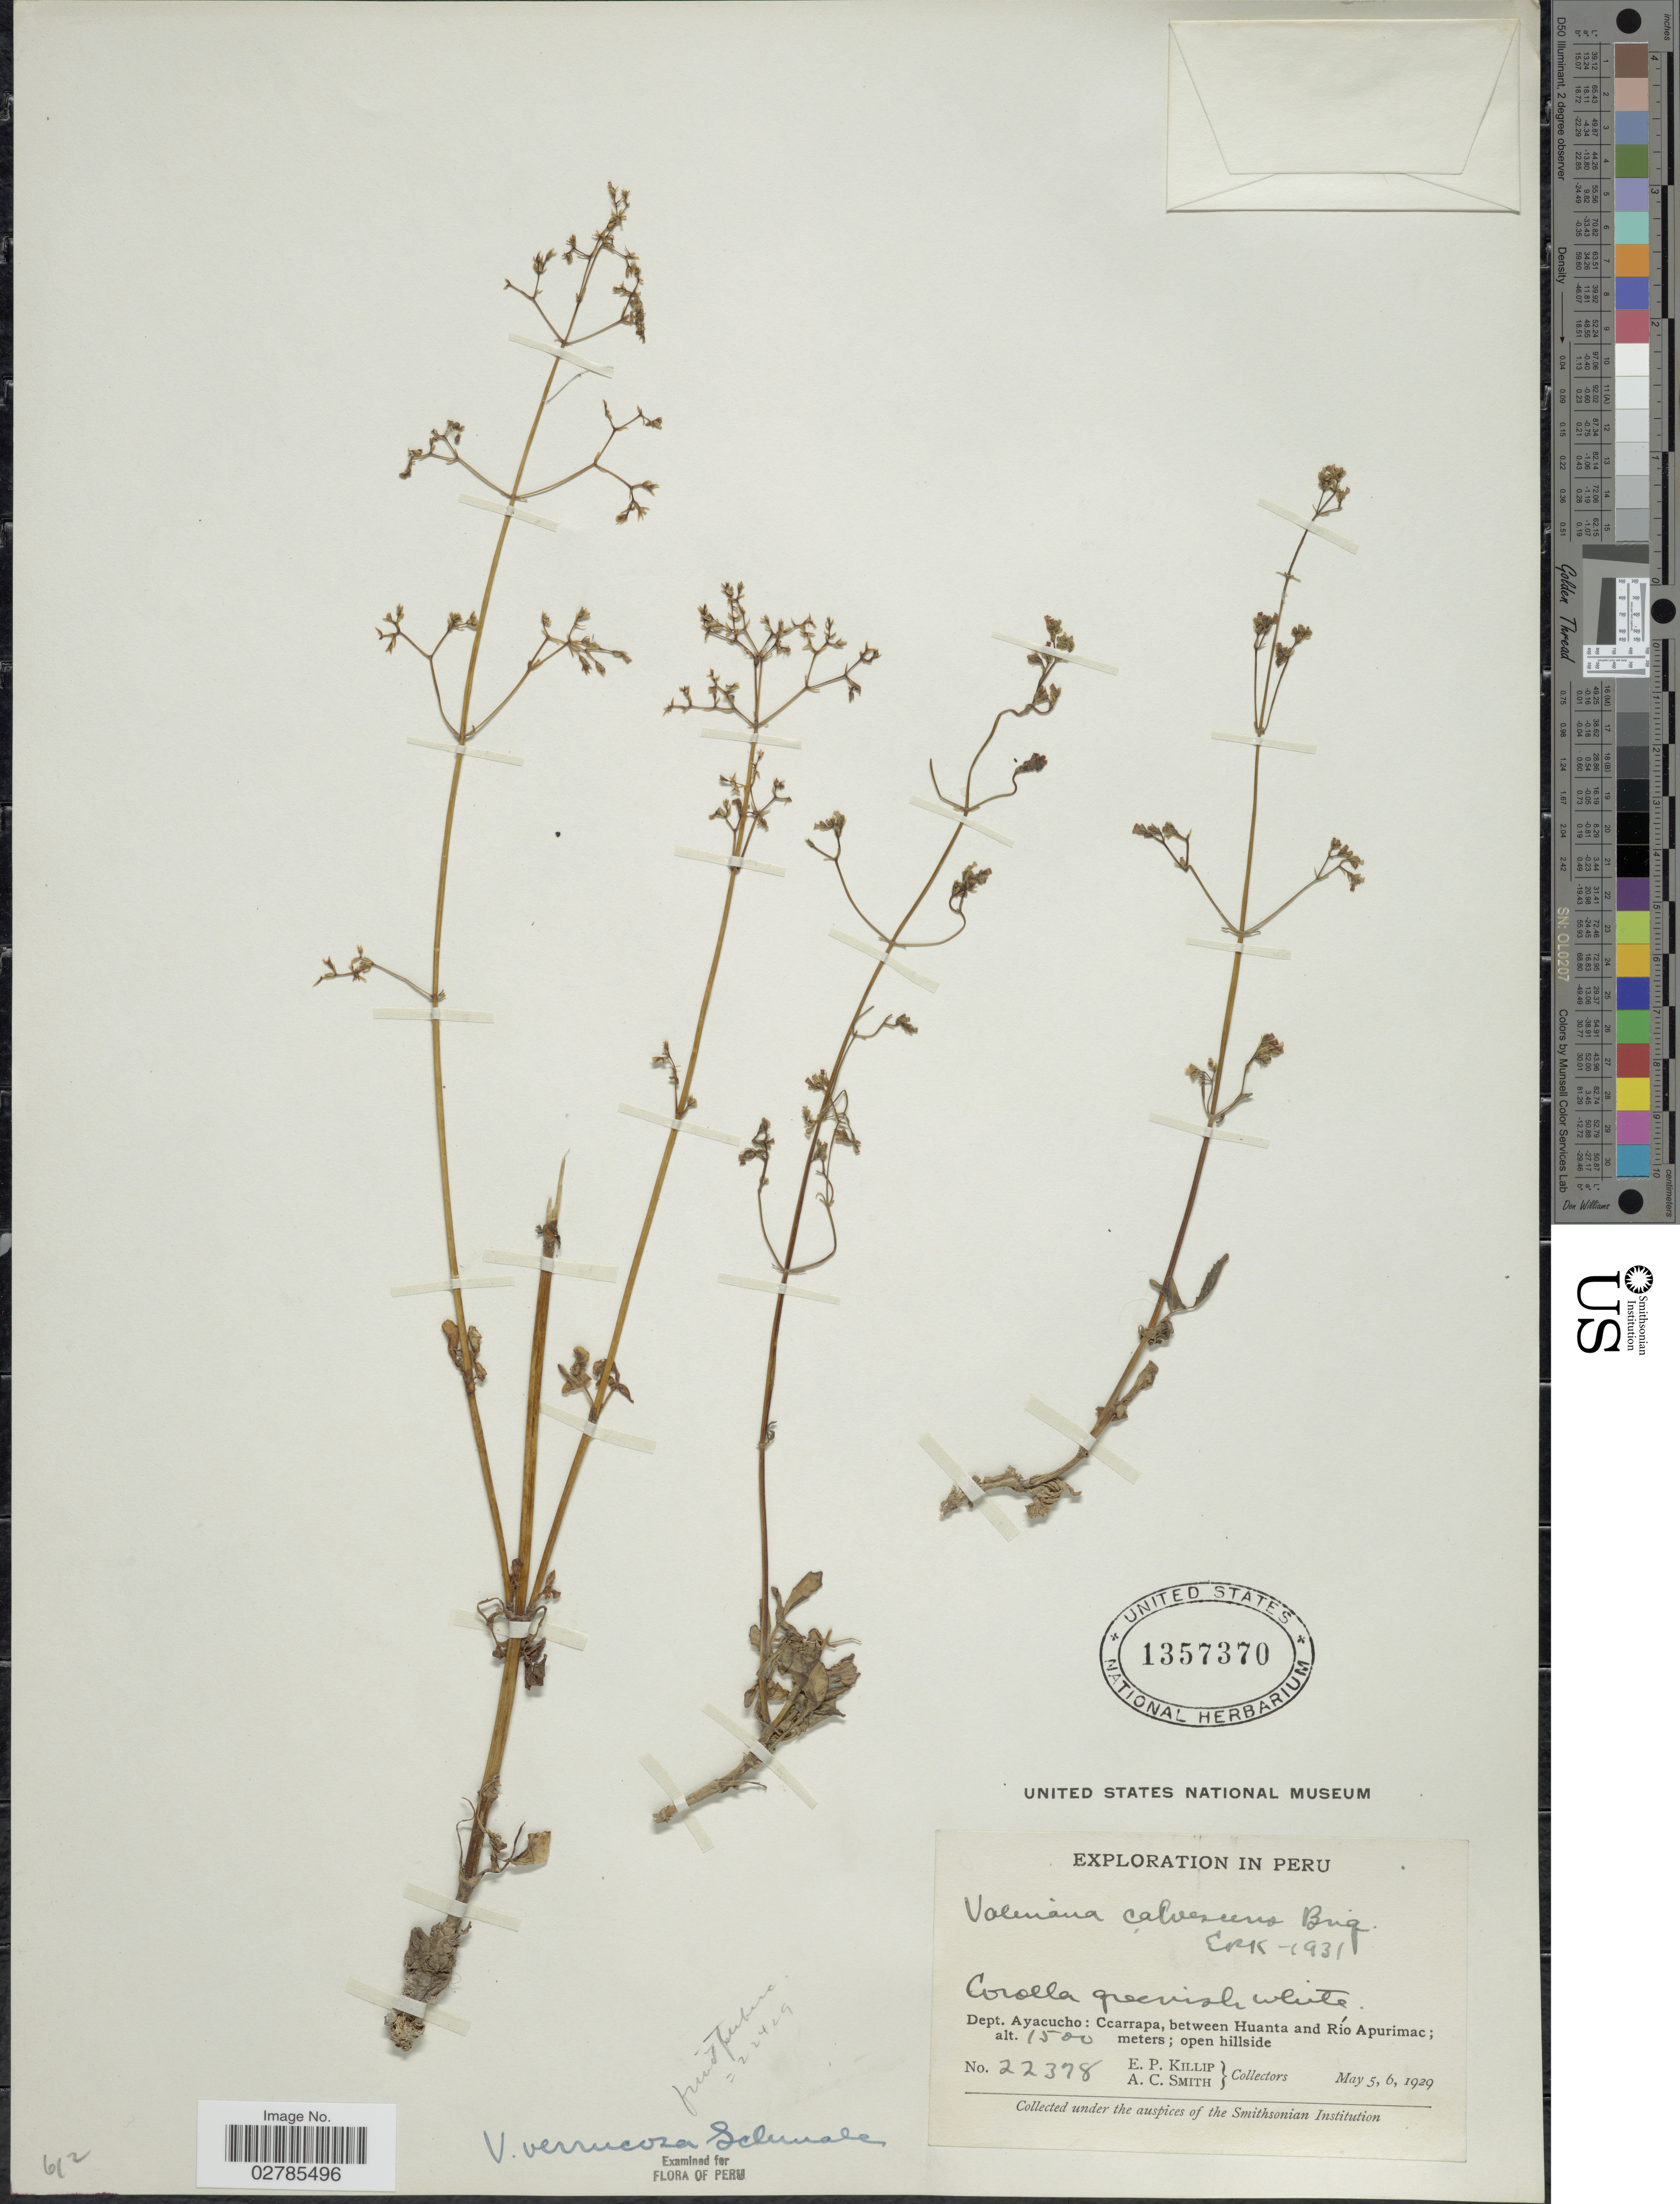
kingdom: Plantae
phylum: Tracheophyta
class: Magnoliopsida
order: Dipsacales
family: Caprifoliaceae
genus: Valeriana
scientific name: Valeriana verrucosa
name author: Schmale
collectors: E. P. Killip & A. C. Smith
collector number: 22378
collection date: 1929-05-05/1929-05-06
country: Peru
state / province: Ayacucho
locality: Dept. Ayacucho: Ccarrapa, between Huanta and Río Apurimac.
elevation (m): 1500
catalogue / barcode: US 1357370